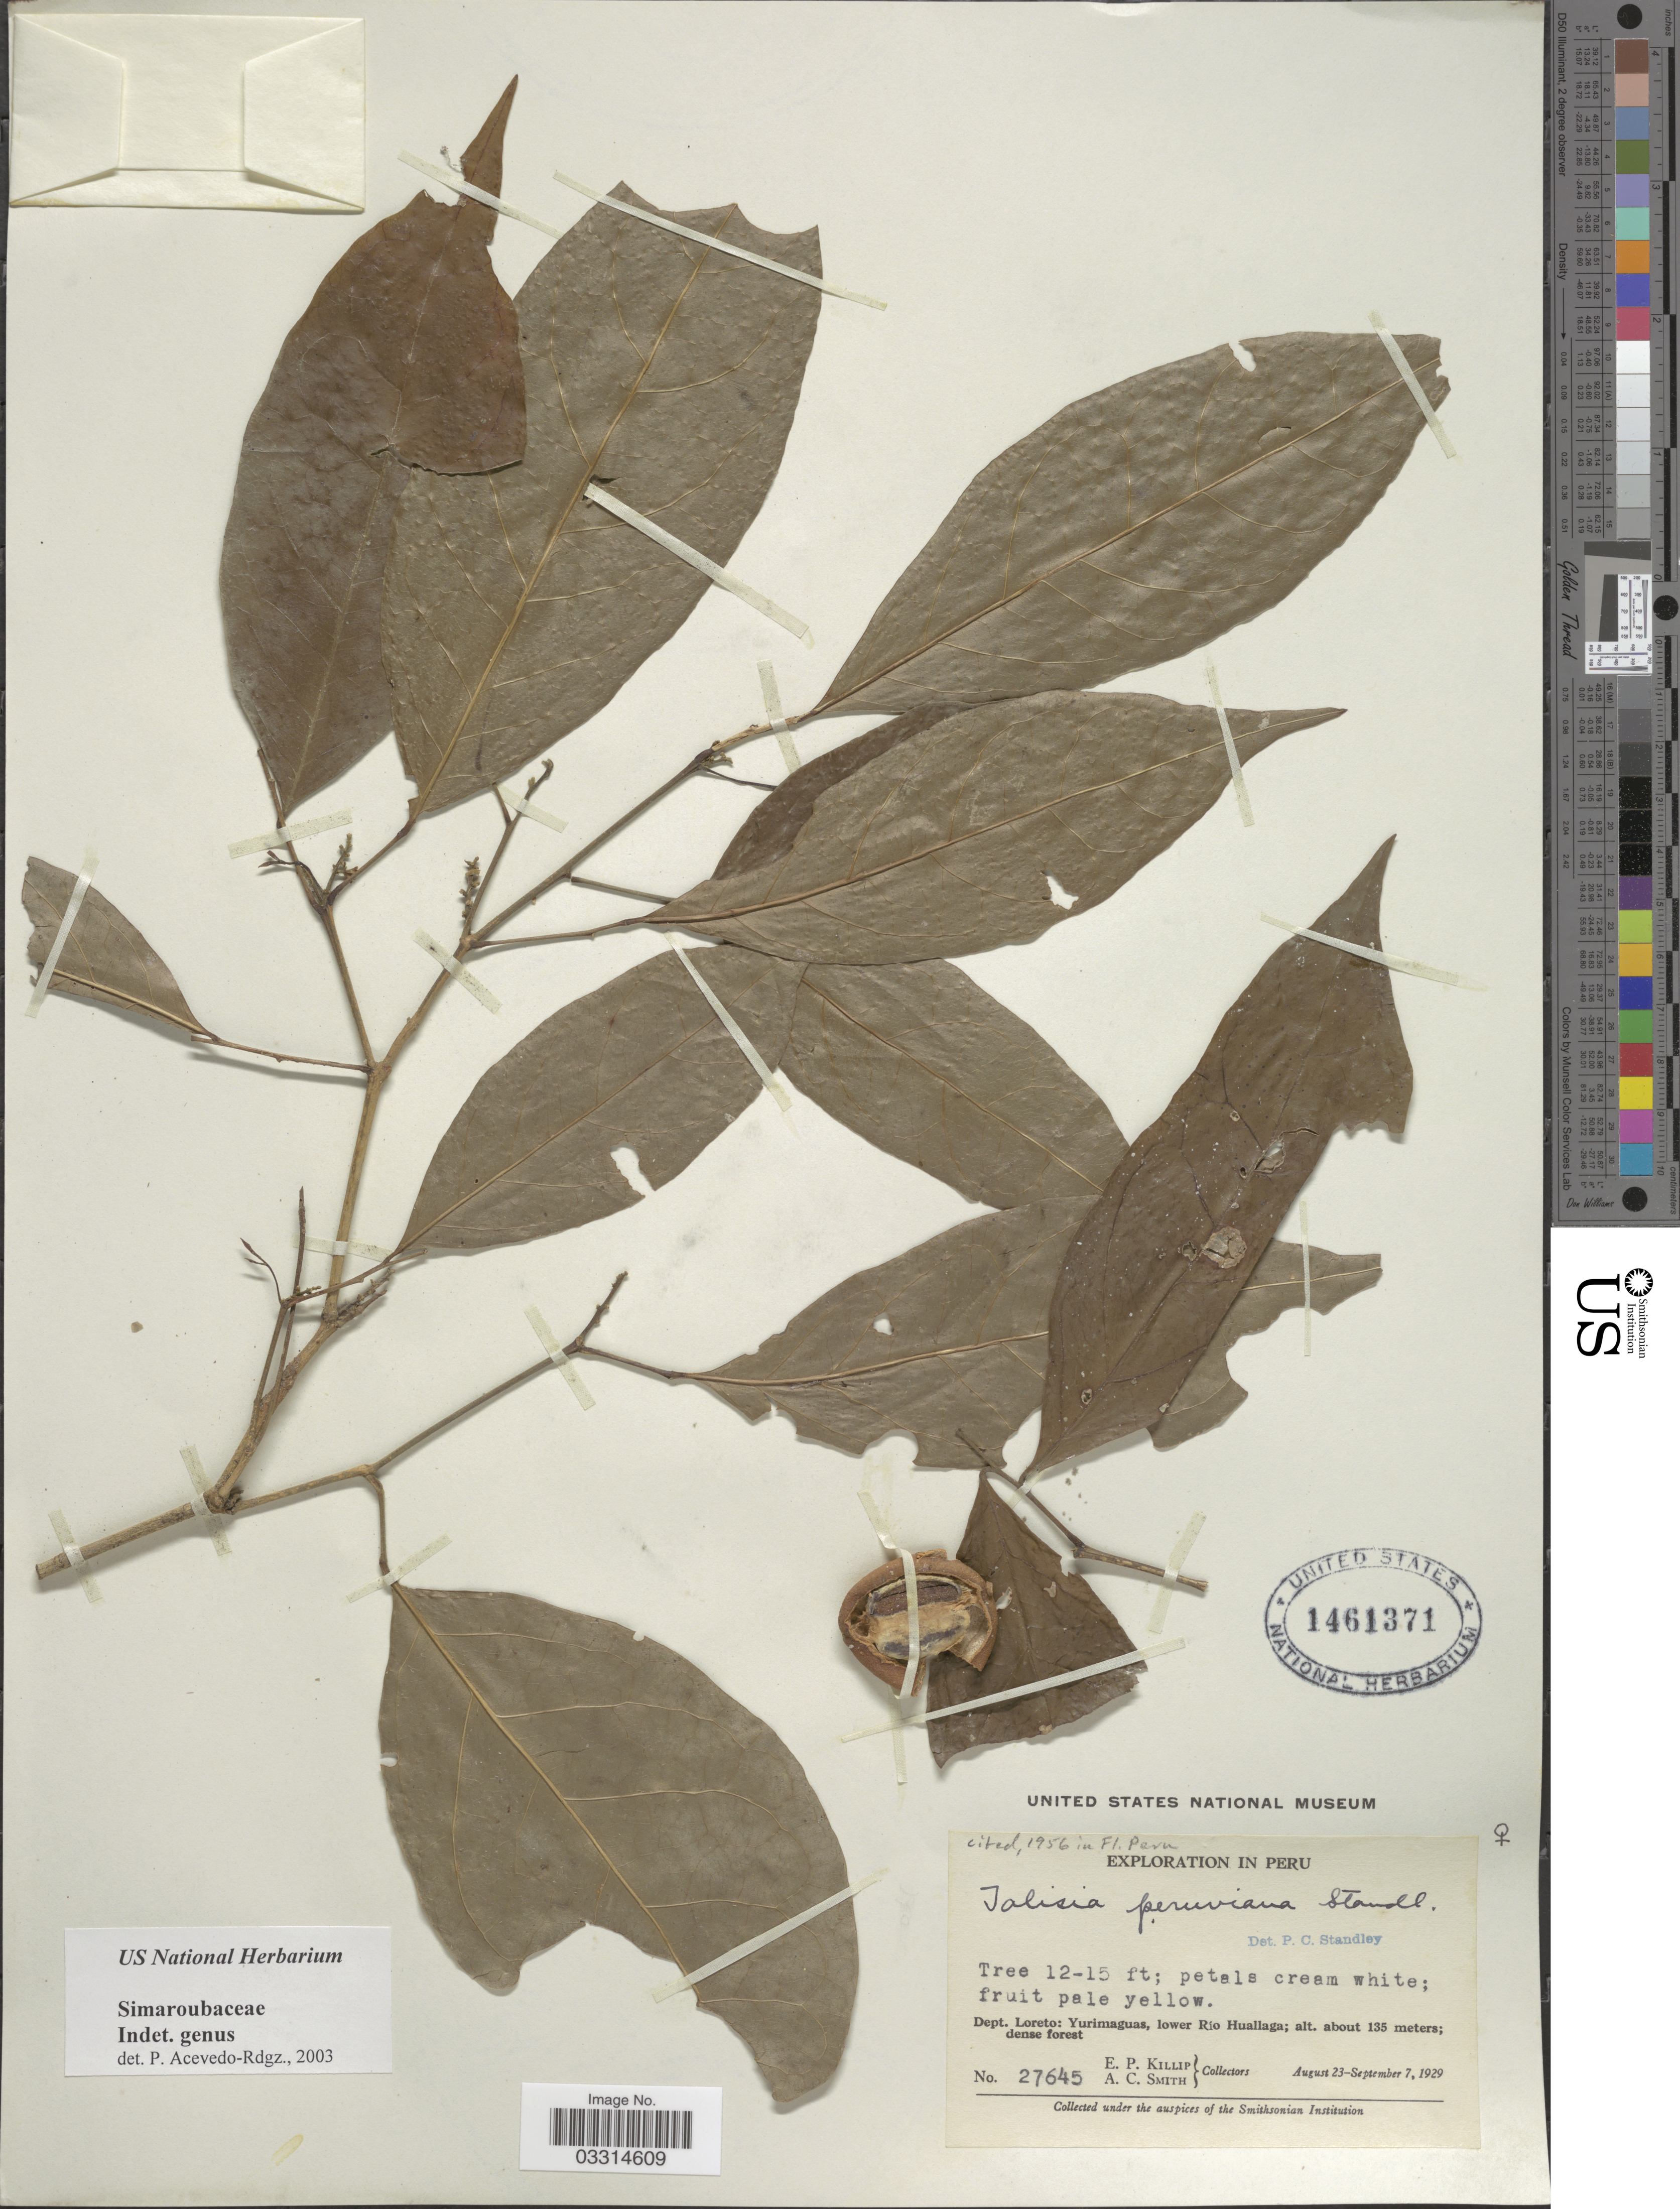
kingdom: Plantae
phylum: Tracheophyta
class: Magnoliopsida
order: Picramniales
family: Picramniaceae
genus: Nothotalisia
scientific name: Nothotalisia peruviana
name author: (Standl.) W.W. Thomas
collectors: E. P. Killip & A. C. Smith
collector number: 27645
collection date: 1929-08-23/1929-09-07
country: Peru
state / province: Loreto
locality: Dept. Loreto: Yurimaguas, lower Río Huallaga.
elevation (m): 135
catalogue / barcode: US 1461371